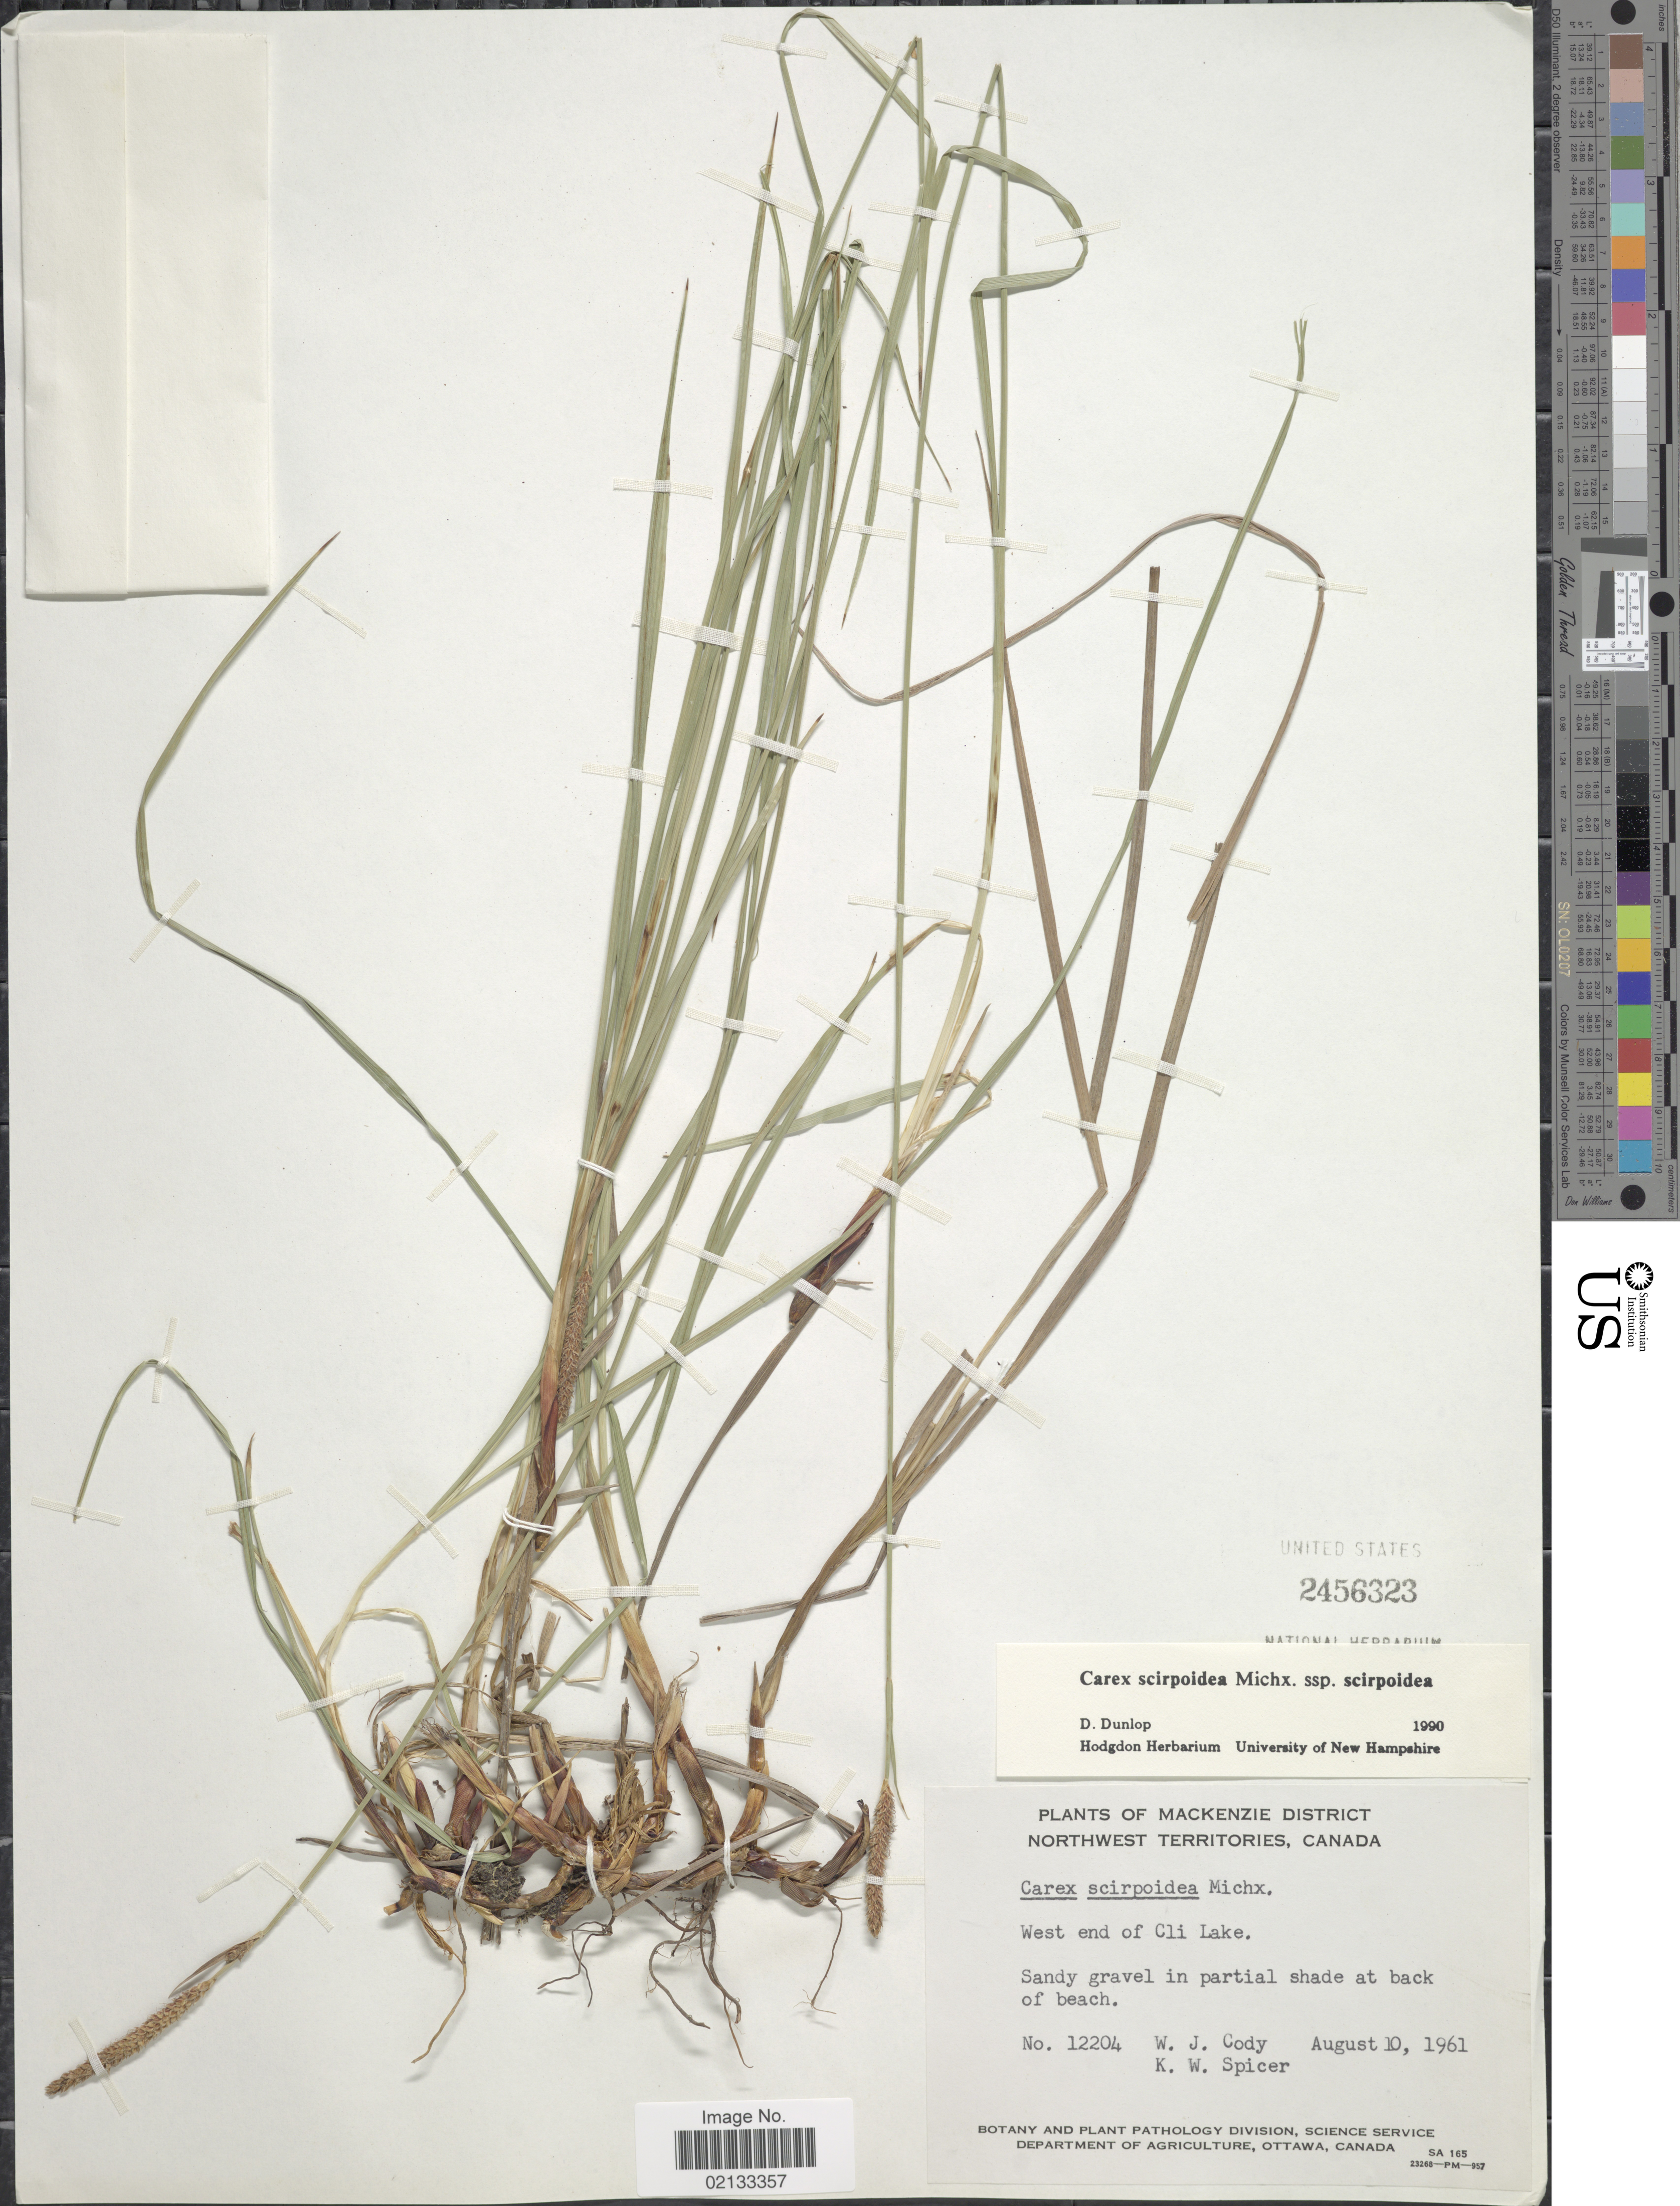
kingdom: Plantae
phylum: Tracheophyta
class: Liliopsida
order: Poales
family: Cyperaceae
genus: Carex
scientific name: Carex scirpoidea subsp. scirpoidea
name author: Michx.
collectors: W. Cody & K. Spicer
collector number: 12204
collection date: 1961-08-10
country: Canada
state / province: Northwest Territories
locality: Mackenzie District, West end of Cli Lake, Sandy gravel in partial shade at back of beach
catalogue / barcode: US 2456323